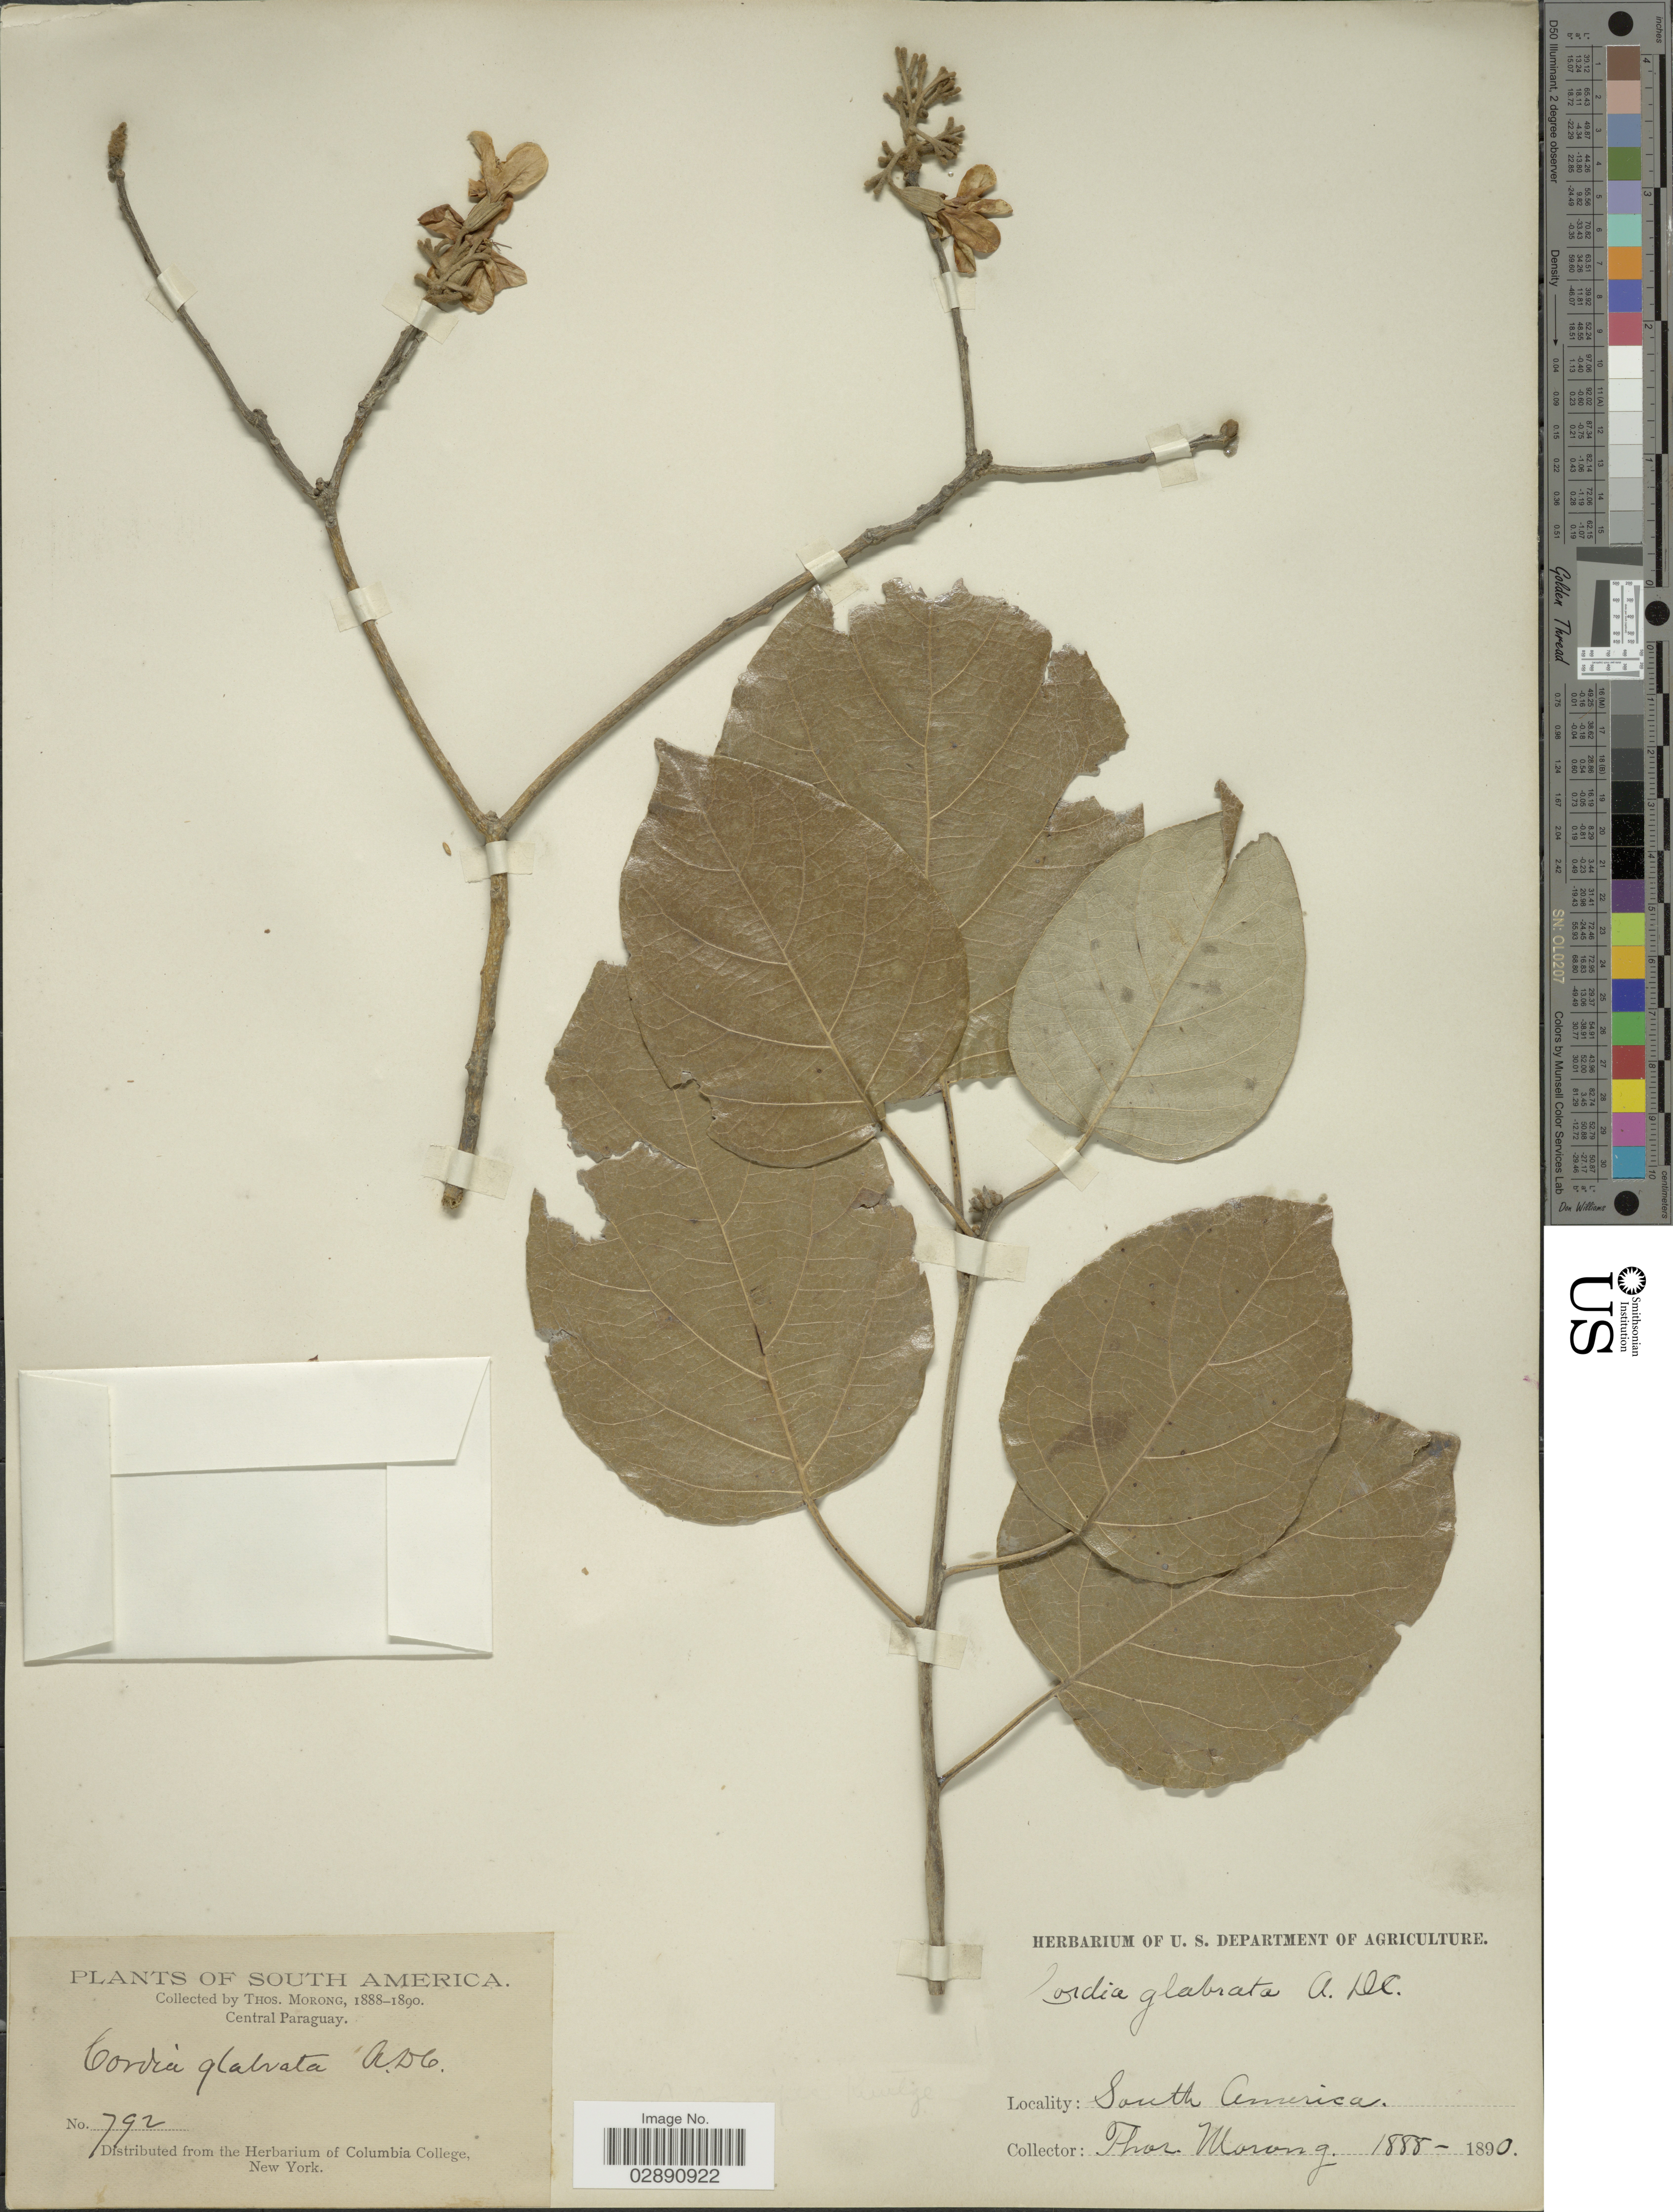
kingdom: Plantae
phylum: Tracheophyta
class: Magnoliopsida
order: Boraginales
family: Cordiaceae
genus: Cordia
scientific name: Cordia glabrata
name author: (Mart.) A. DC.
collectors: ex herb. T. Morong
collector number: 792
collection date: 1888/1890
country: Paraguay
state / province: Central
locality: Central Paraguay.